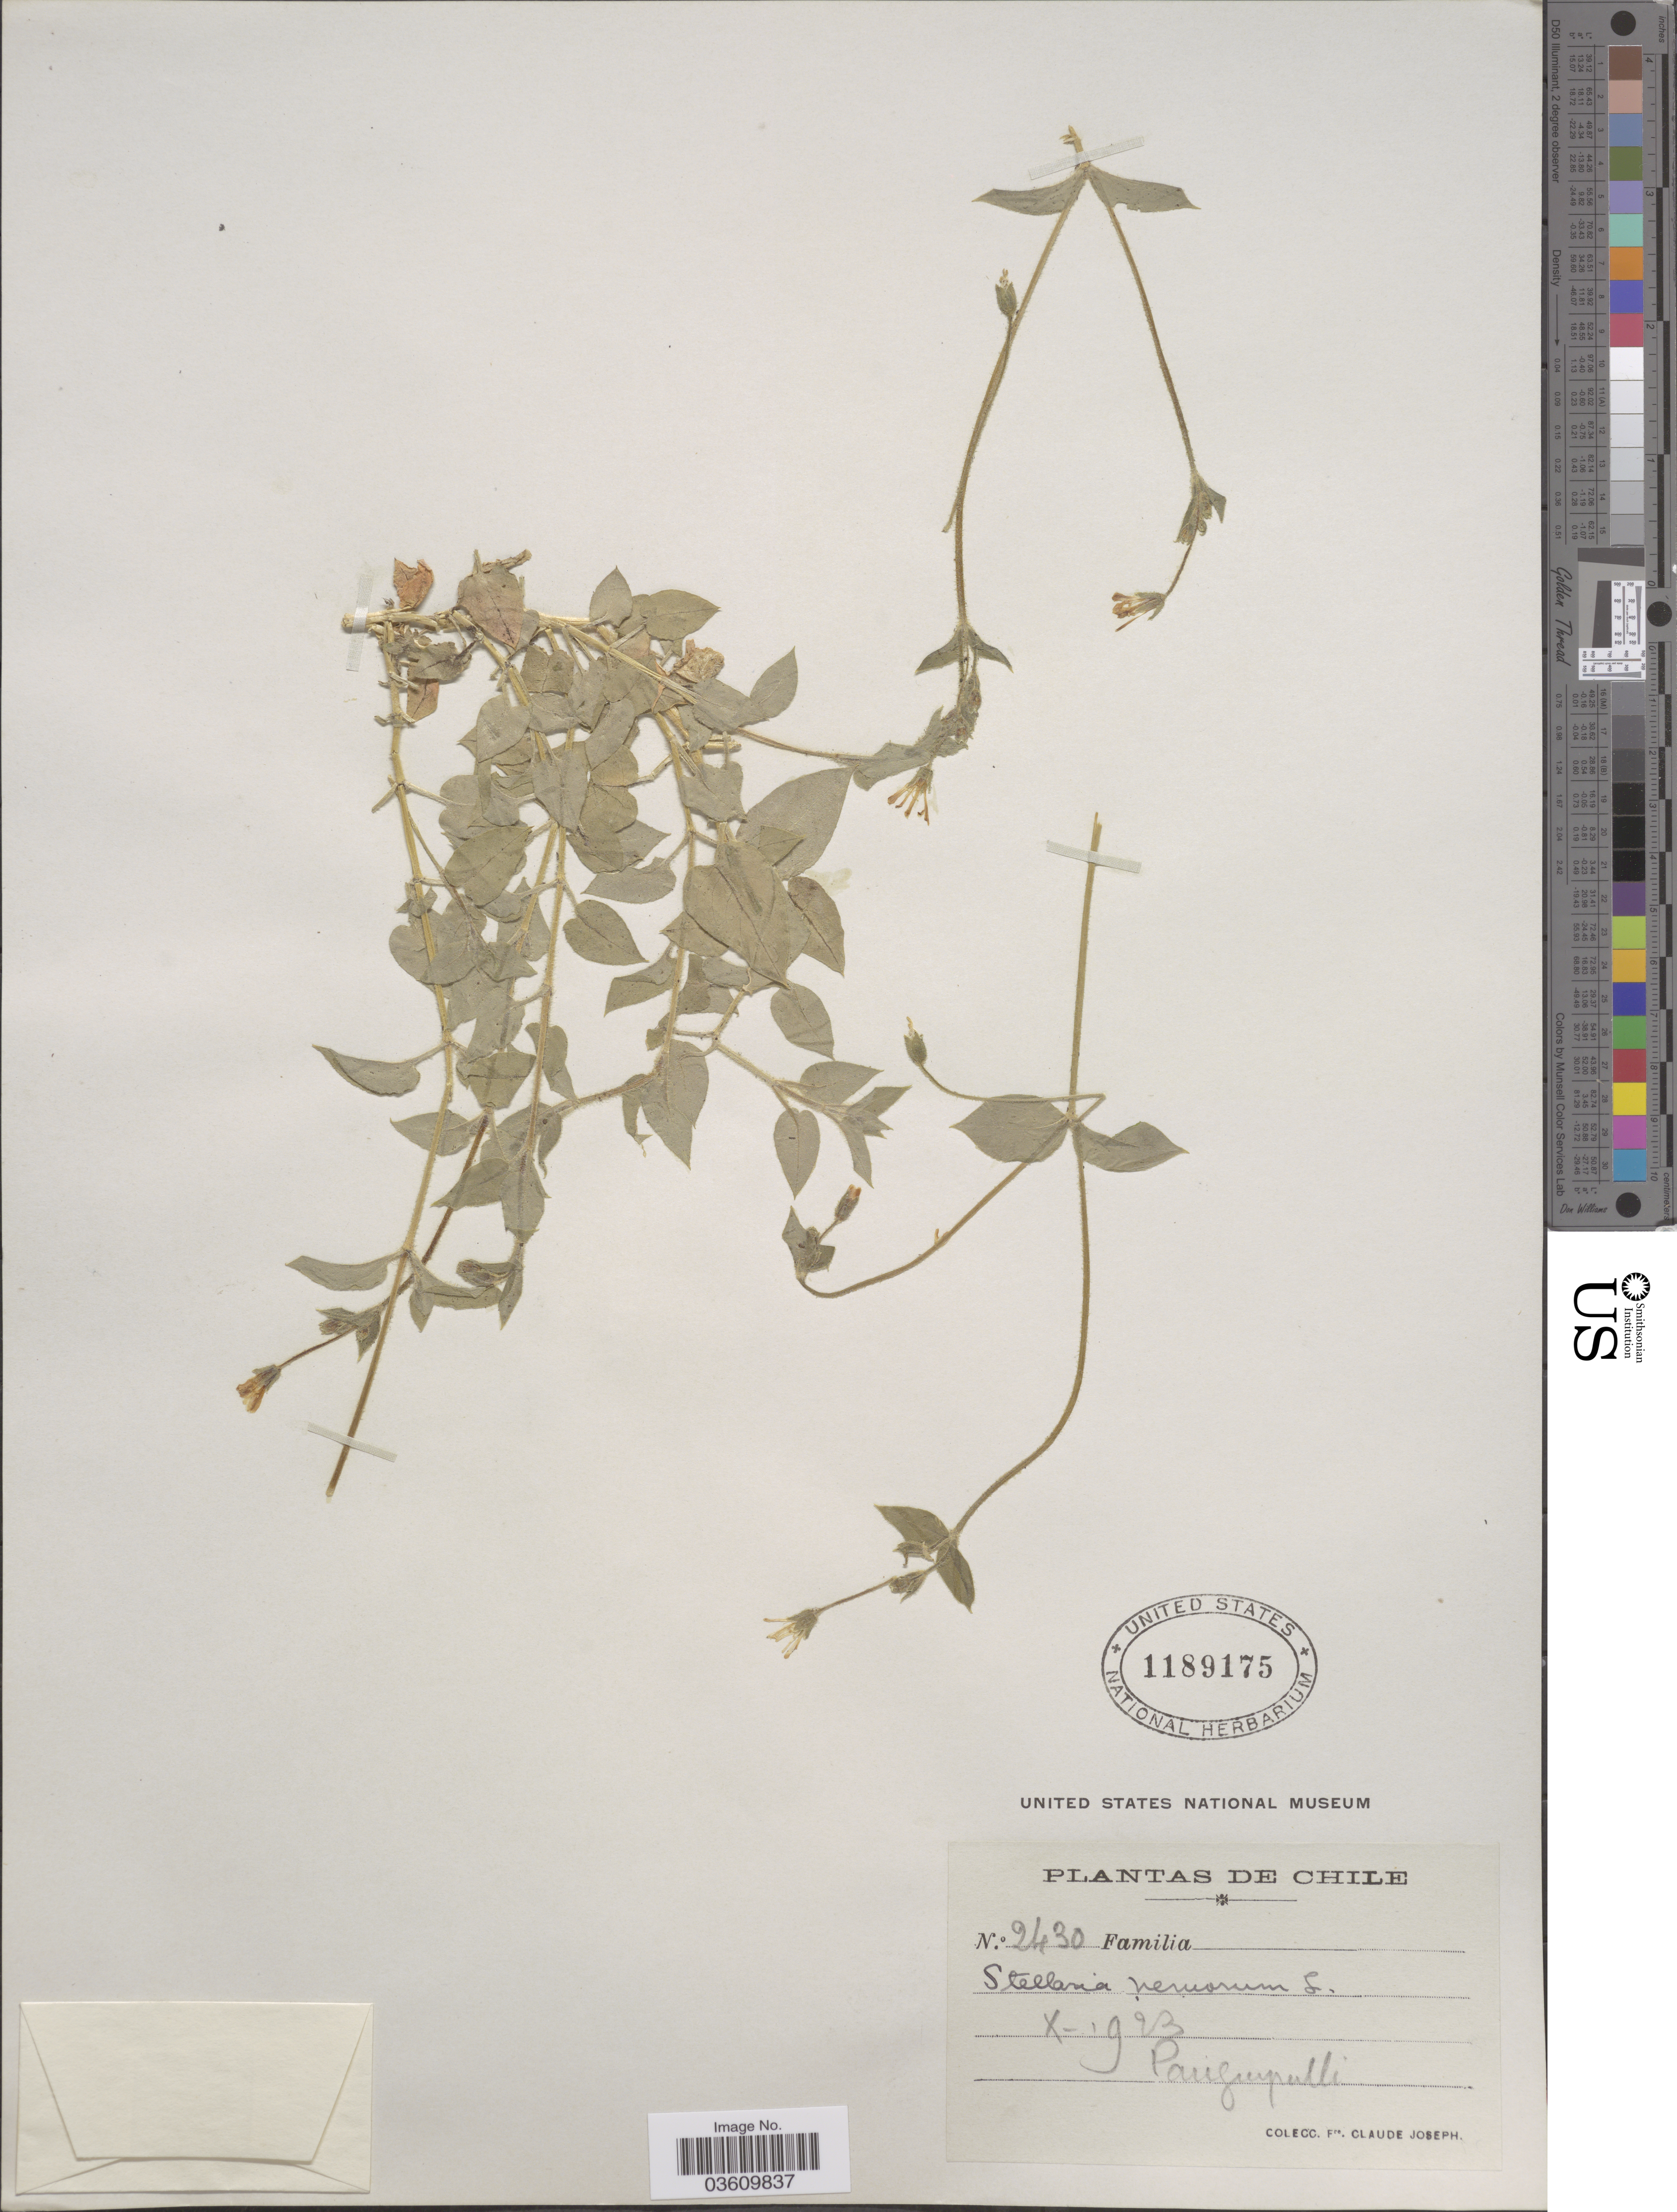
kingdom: Plantae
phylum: Tracheophyta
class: Magnoliopsida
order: Caryophyllales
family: Caryophyllaceae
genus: Stellaria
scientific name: Stellaria ovata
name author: Willd.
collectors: Bro. Claude-Joseph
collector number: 2430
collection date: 1923-10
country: Chile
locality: Panguipulli.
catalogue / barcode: US 1189175